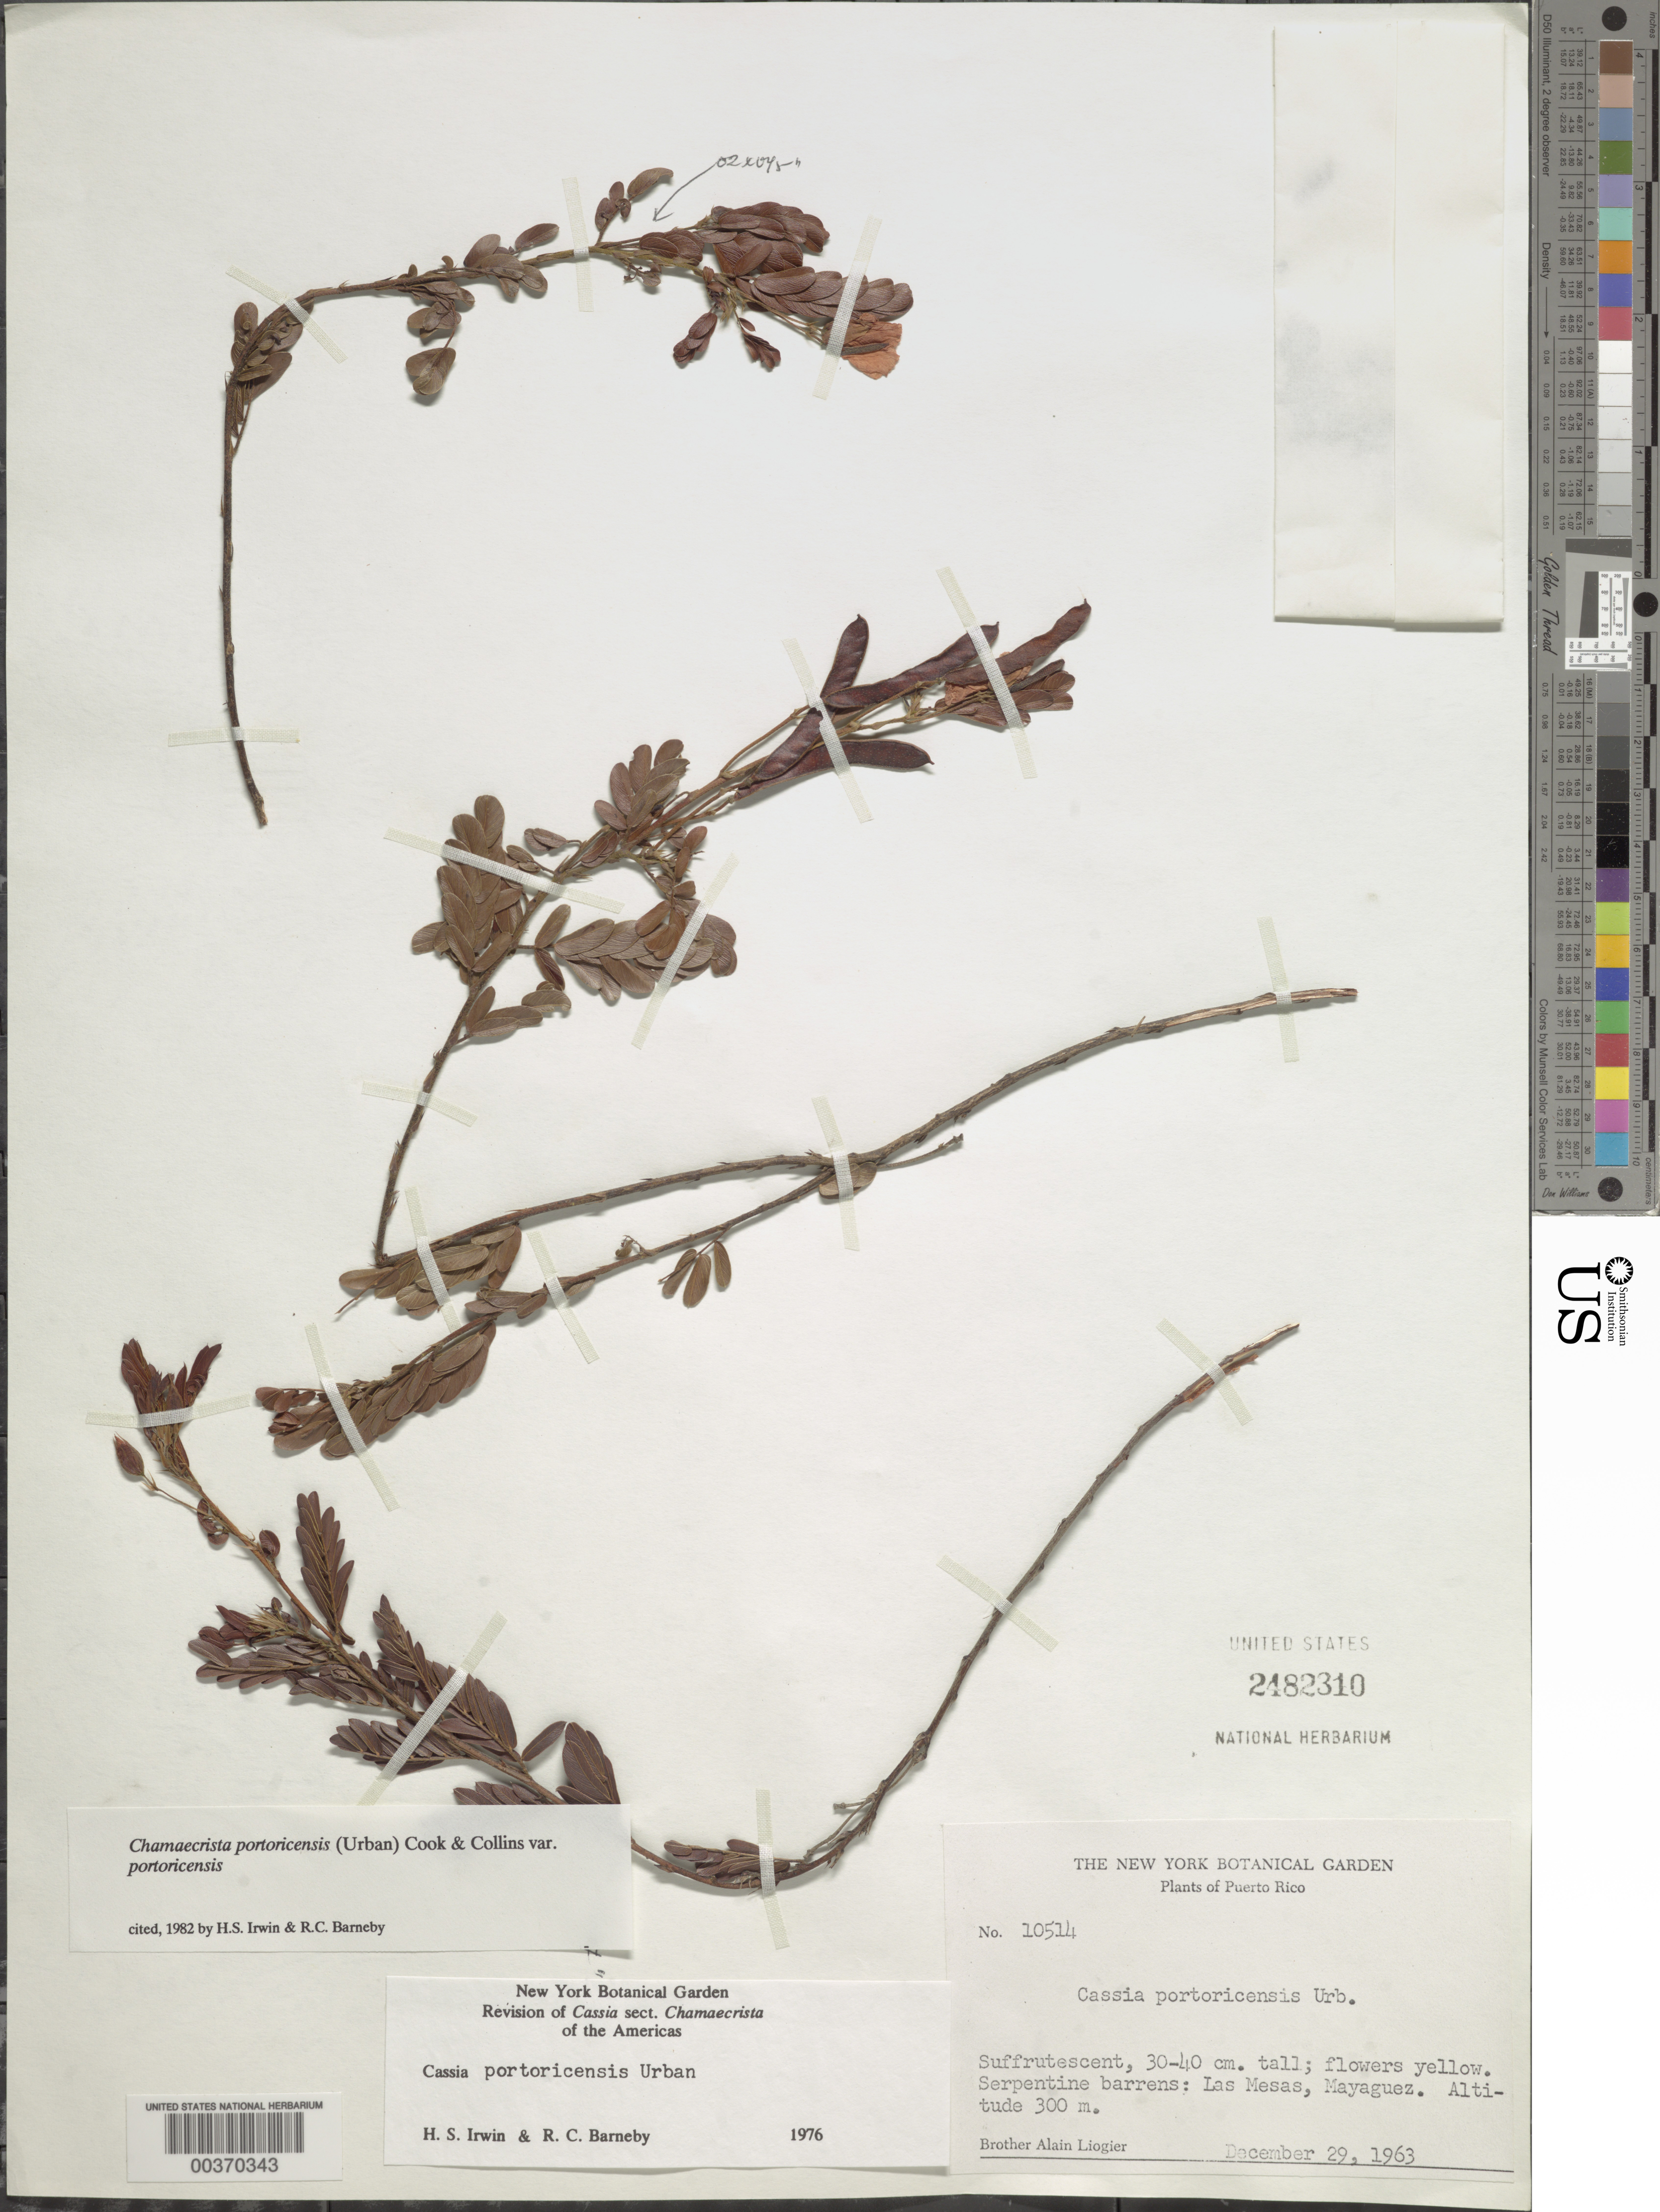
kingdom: Plantae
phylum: Tracheophyta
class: Magnoliopsida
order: Fabales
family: Fabaceae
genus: Chamaecrista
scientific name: Chamaecrista portoricensis var. portoricensis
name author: (Urb.) O.F. Cook & G. N. Collins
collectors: A. H. Liogier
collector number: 10514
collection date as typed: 29 Dec 1963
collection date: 1963-12-29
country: Puerto Rico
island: Greater Antilles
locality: Las mesas, mayaguez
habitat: Serpentine barrens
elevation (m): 300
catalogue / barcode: US 2482310